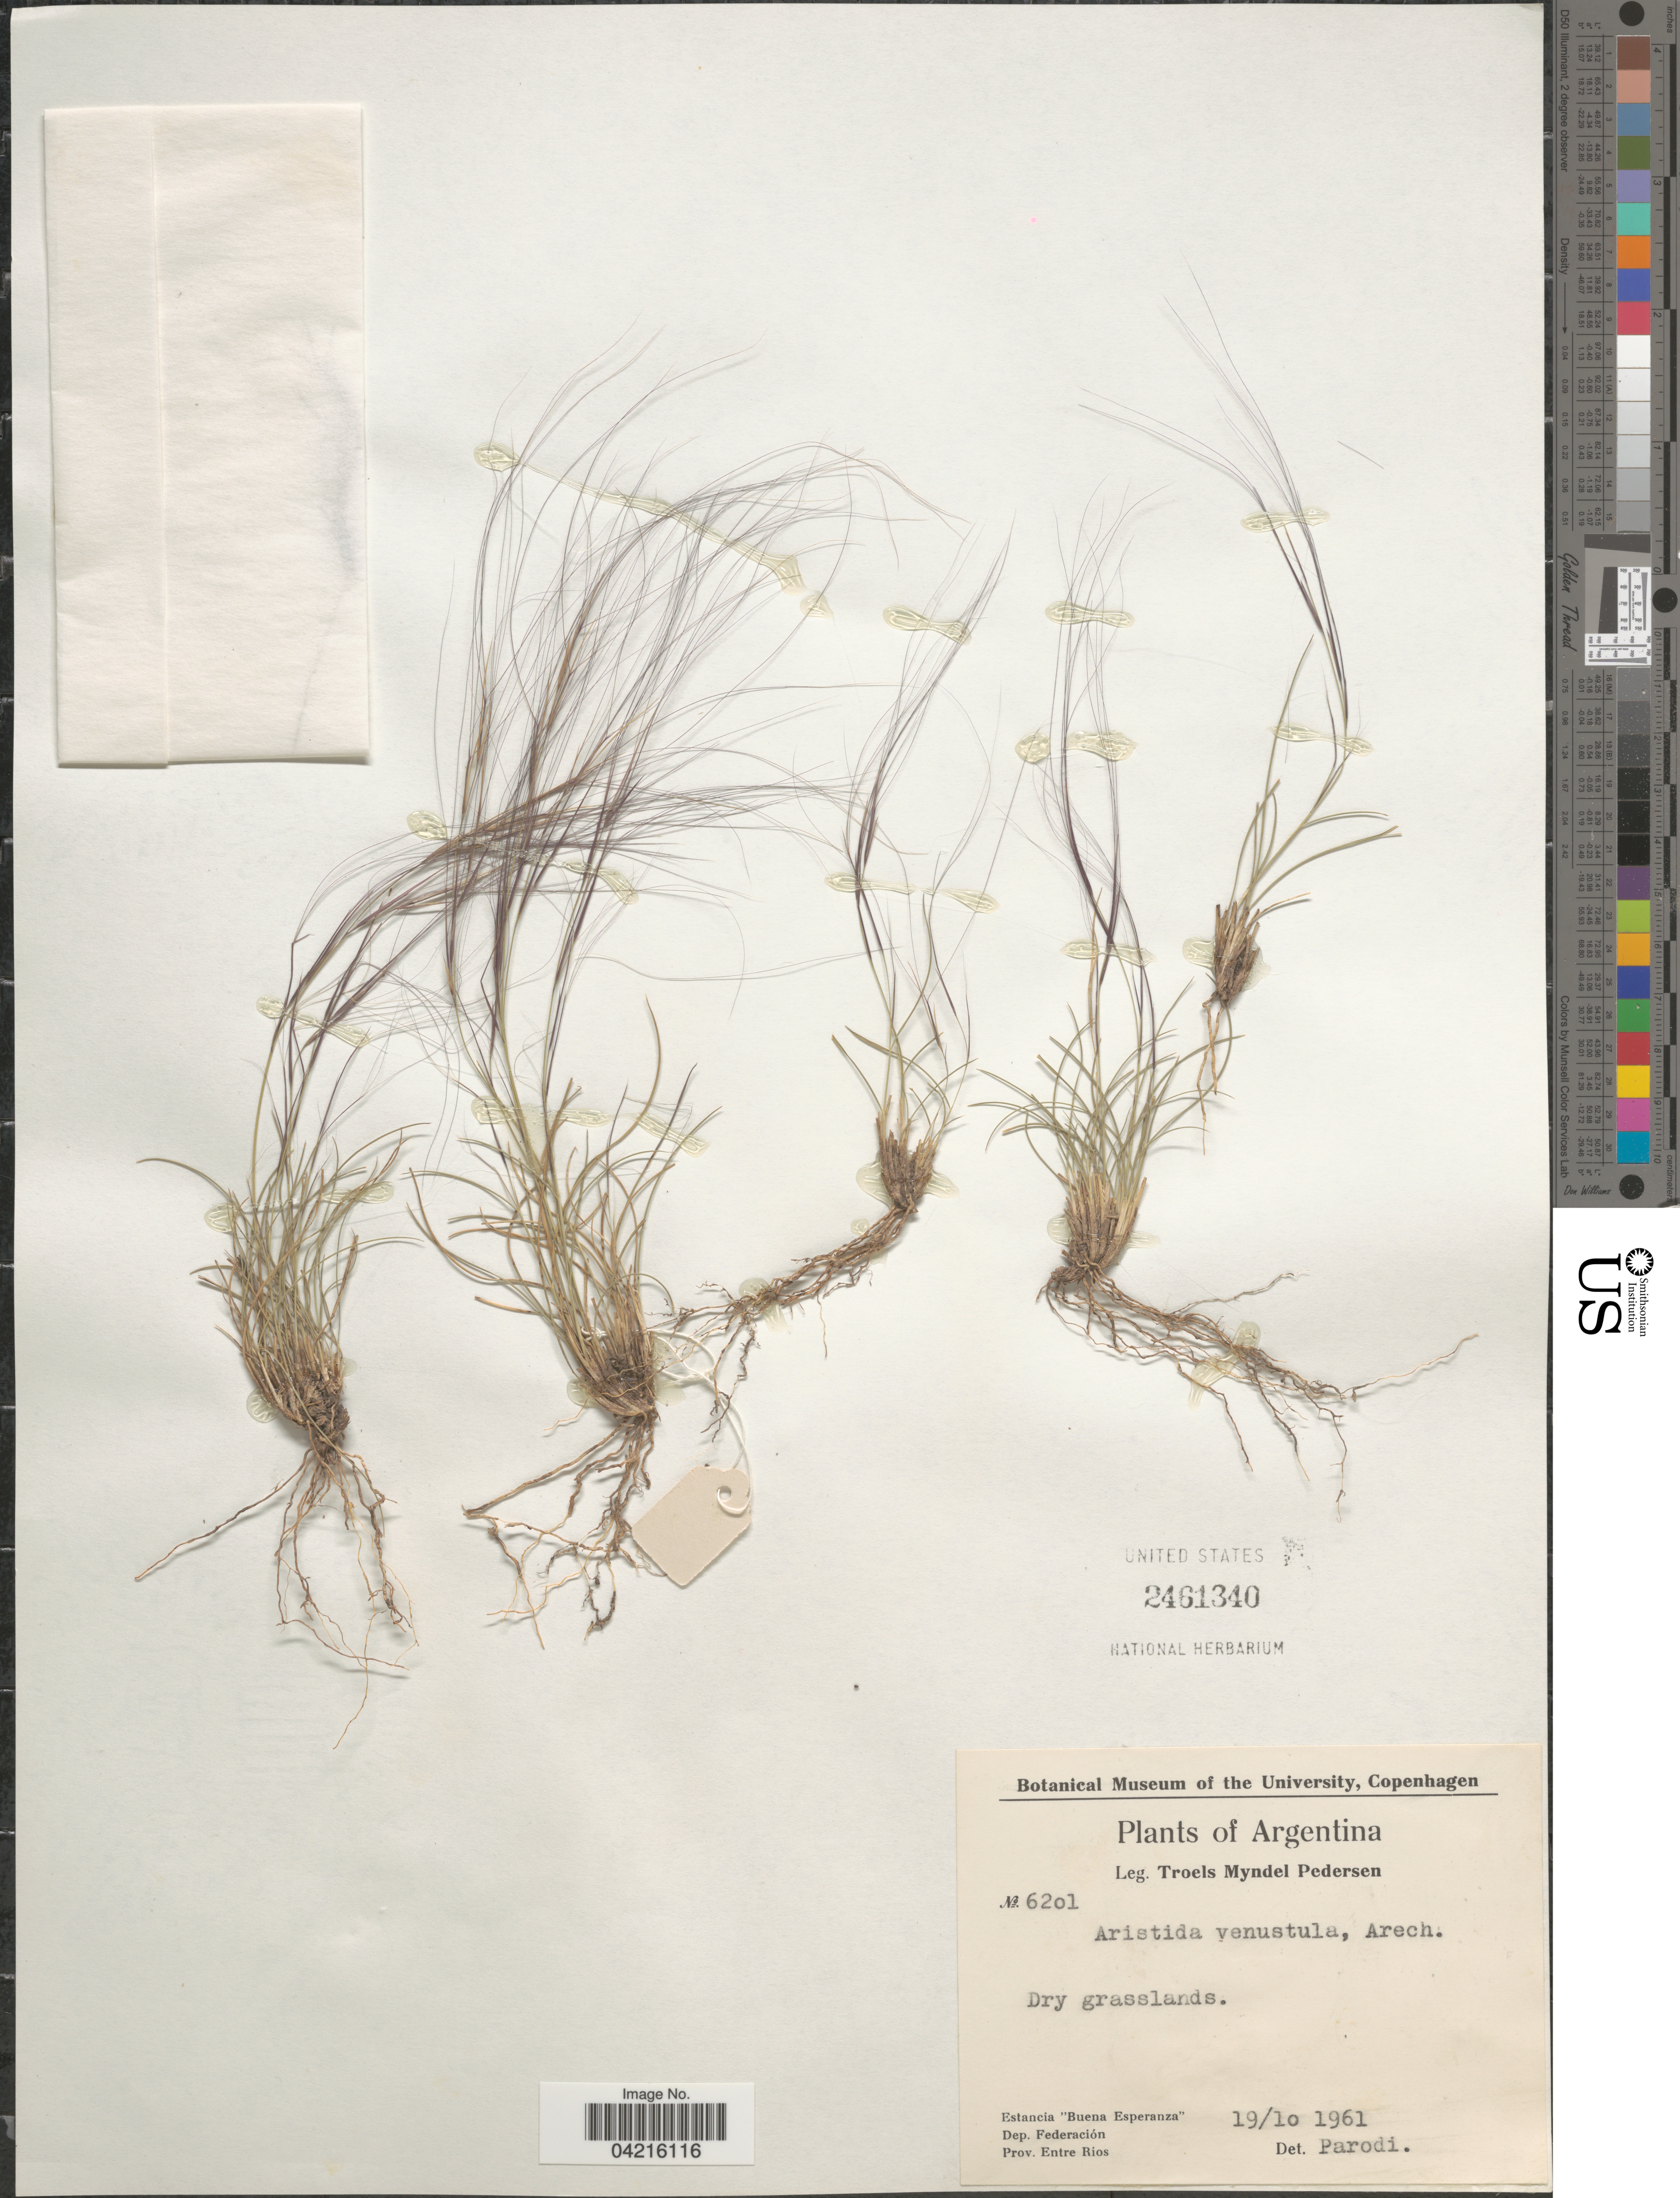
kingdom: Plantae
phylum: Tracheophyta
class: Liliopsida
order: Poales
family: Poaceae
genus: Aristida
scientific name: Aristida venustula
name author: Arechav.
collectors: T. Pederson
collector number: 6201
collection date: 1961-10-19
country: Argentina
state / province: Entre Rios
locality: Estancia "Buena Esperanza". Dep. Federación.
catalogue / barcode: US 2461340